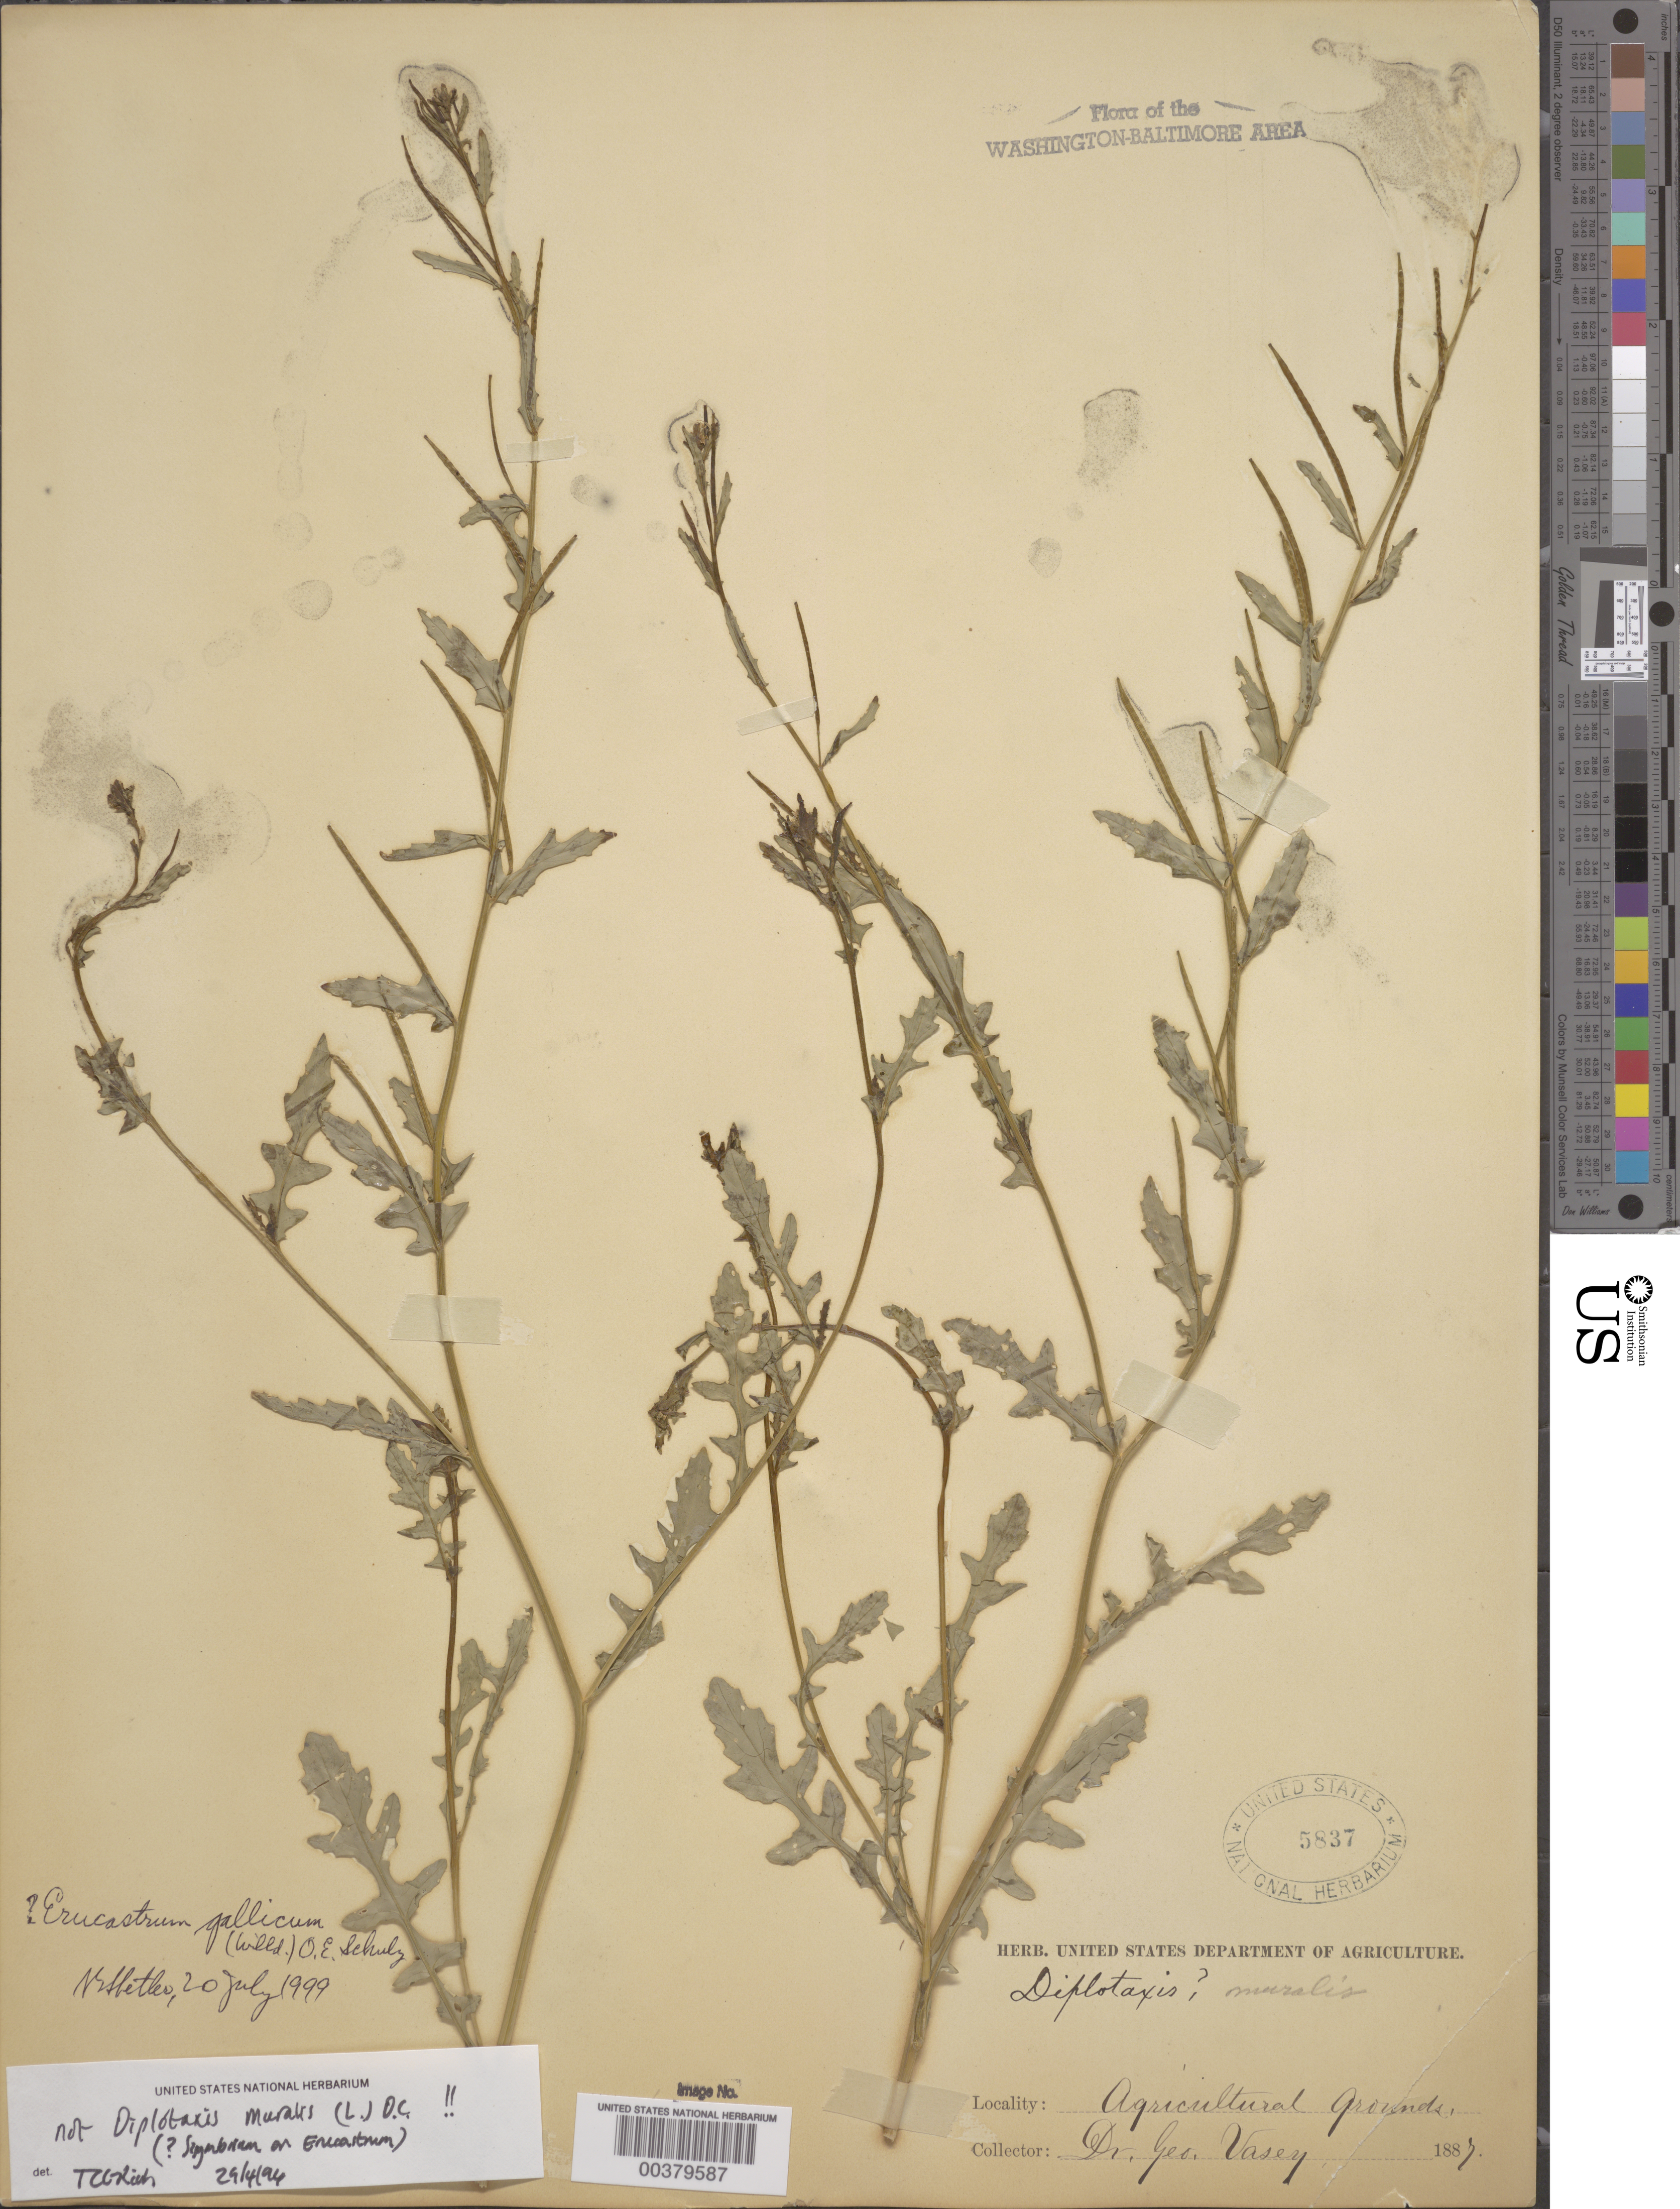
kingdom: Plantae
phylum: Tracheophyta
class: Magnoliopsida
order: Brassicales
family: Brassicaceae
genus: Erucastrum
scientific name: Erucastrum gallicum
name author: (Willd.) O.E. Schulz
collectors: G. Vasey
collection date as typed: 1887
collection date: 1887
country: United States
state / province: District of Columbia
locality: Agricultural grounds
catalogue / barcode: US 5837